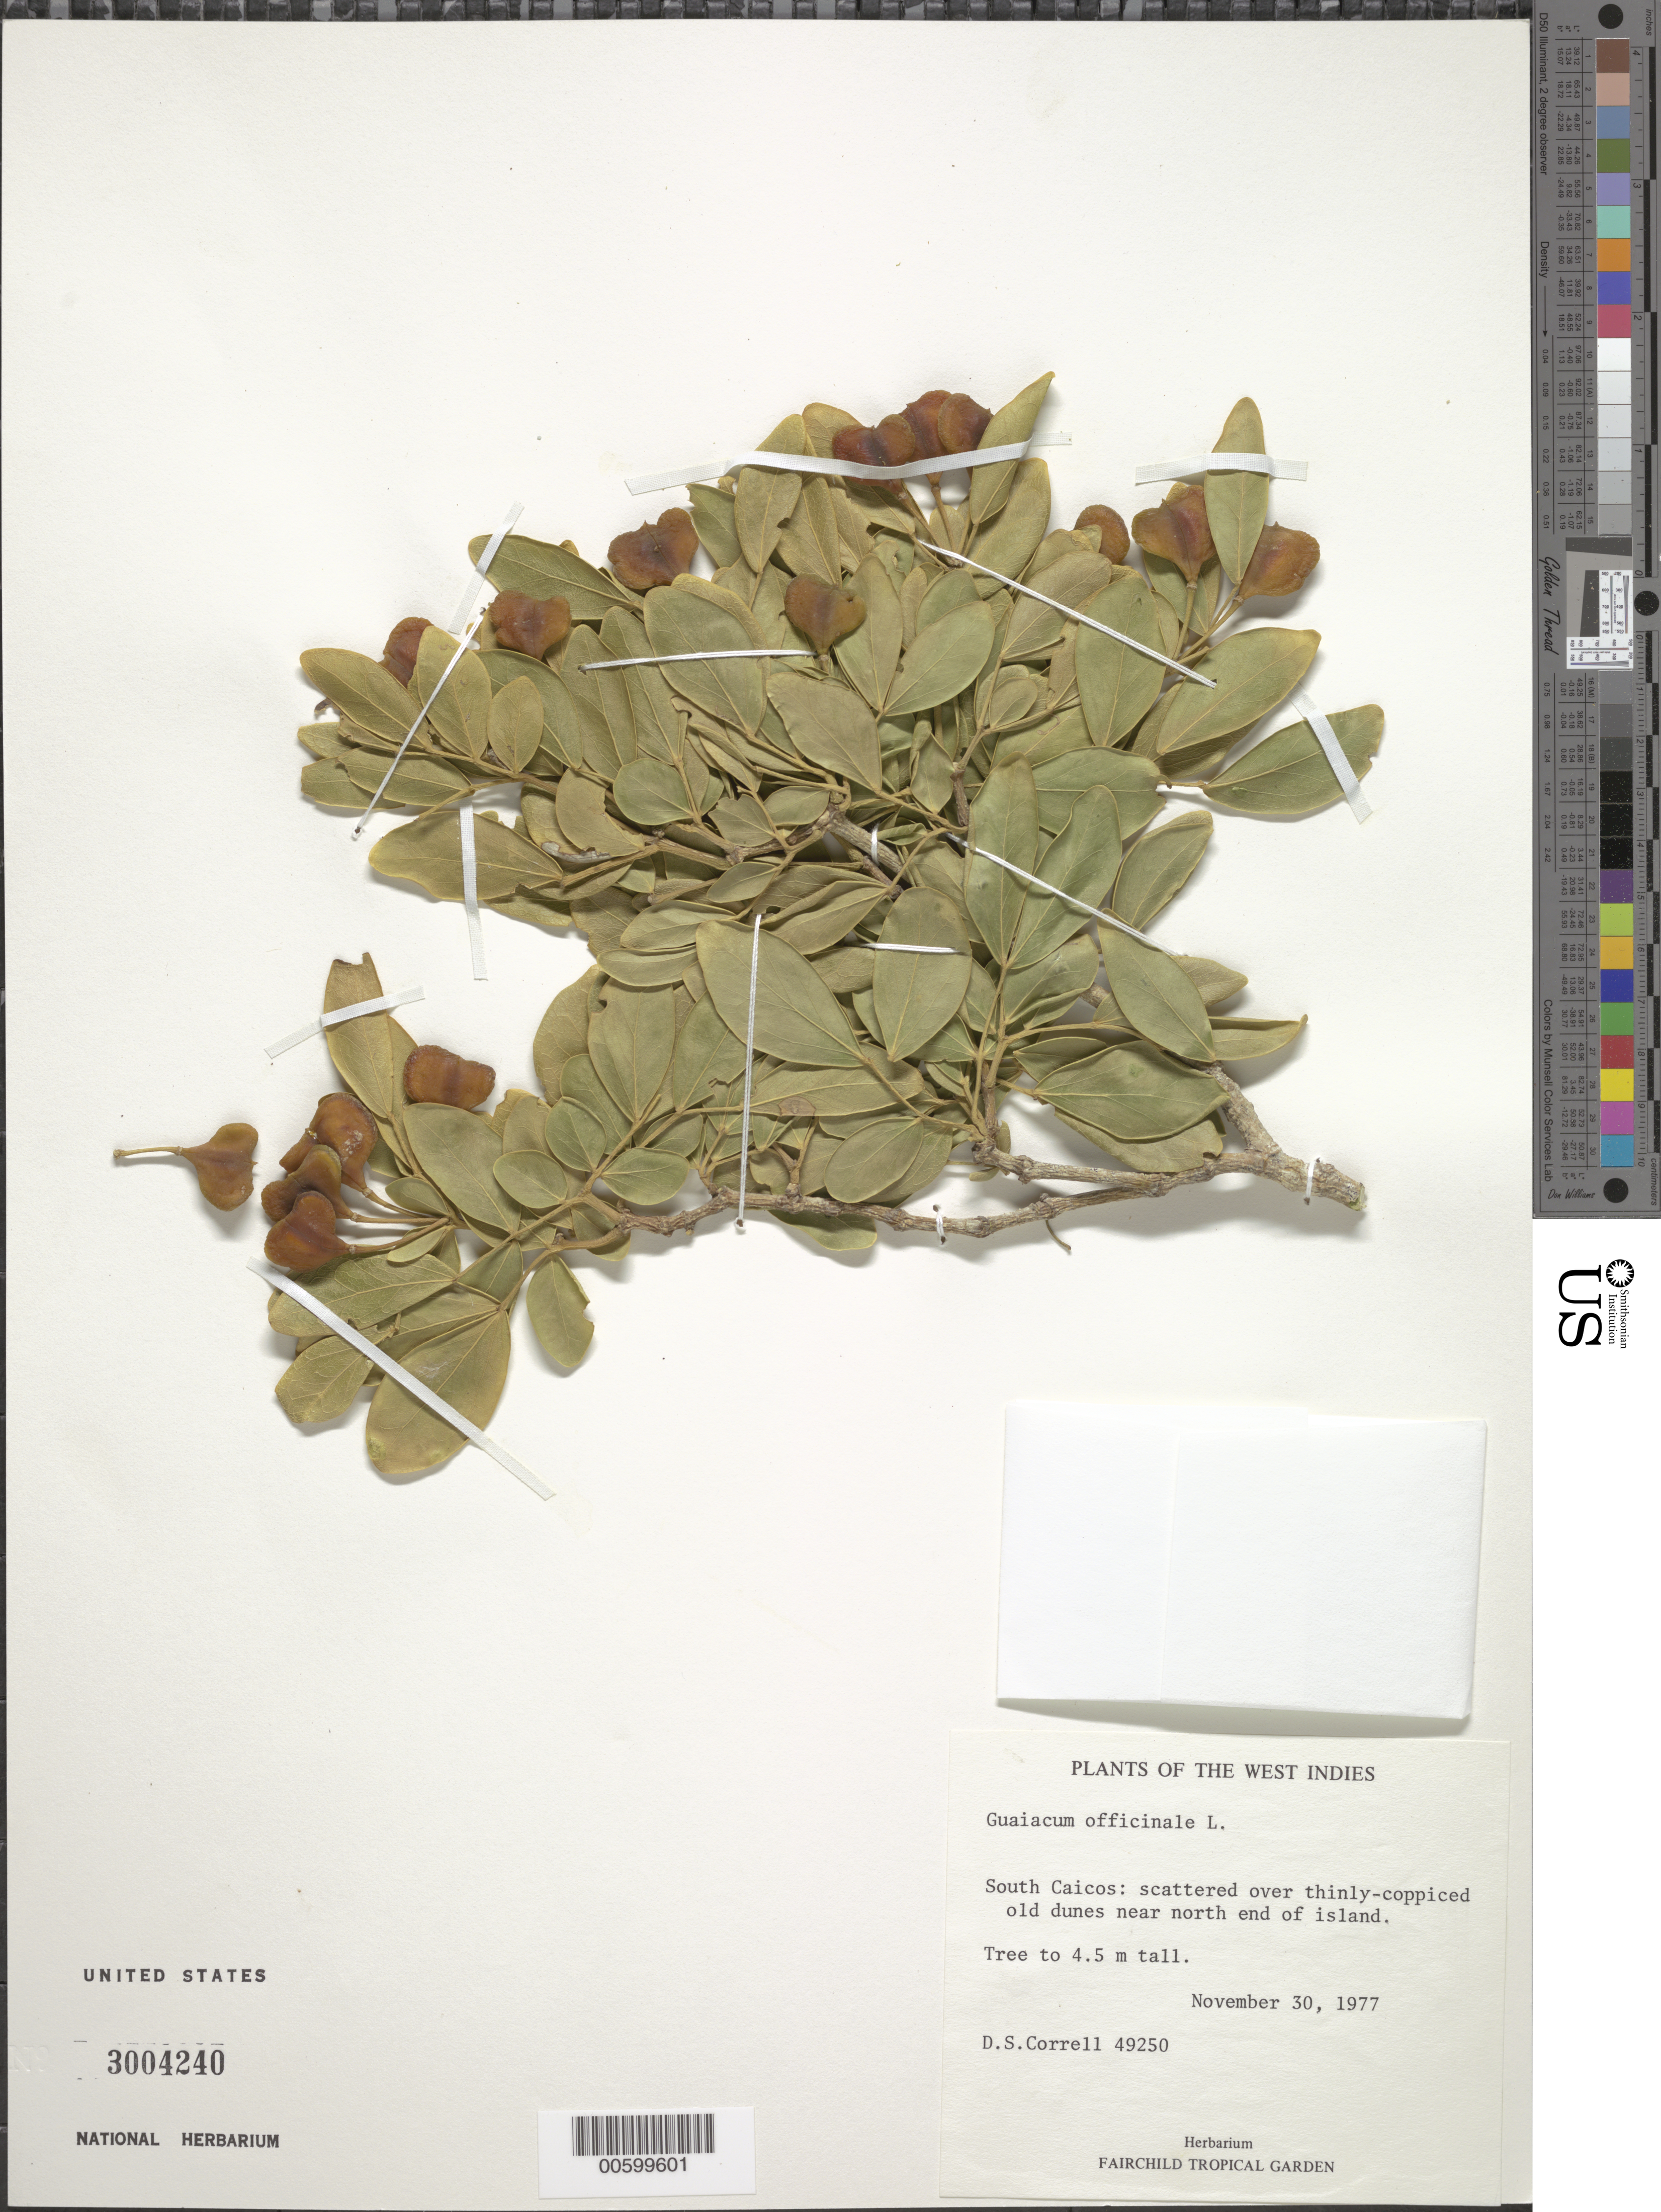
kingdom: Plantae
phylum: Tracheophyta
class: Magnoliopsida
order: Zygophyllales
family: Zygophyllaceae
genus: Guaiacum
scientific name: Guaiacum officinale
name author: L.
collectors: D. S. Correll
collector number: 49250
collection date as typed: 30 Nov 1977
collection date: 1977-11-30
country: Turks and Caicos Islands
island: South Caicos Island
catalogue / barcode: US 3004240